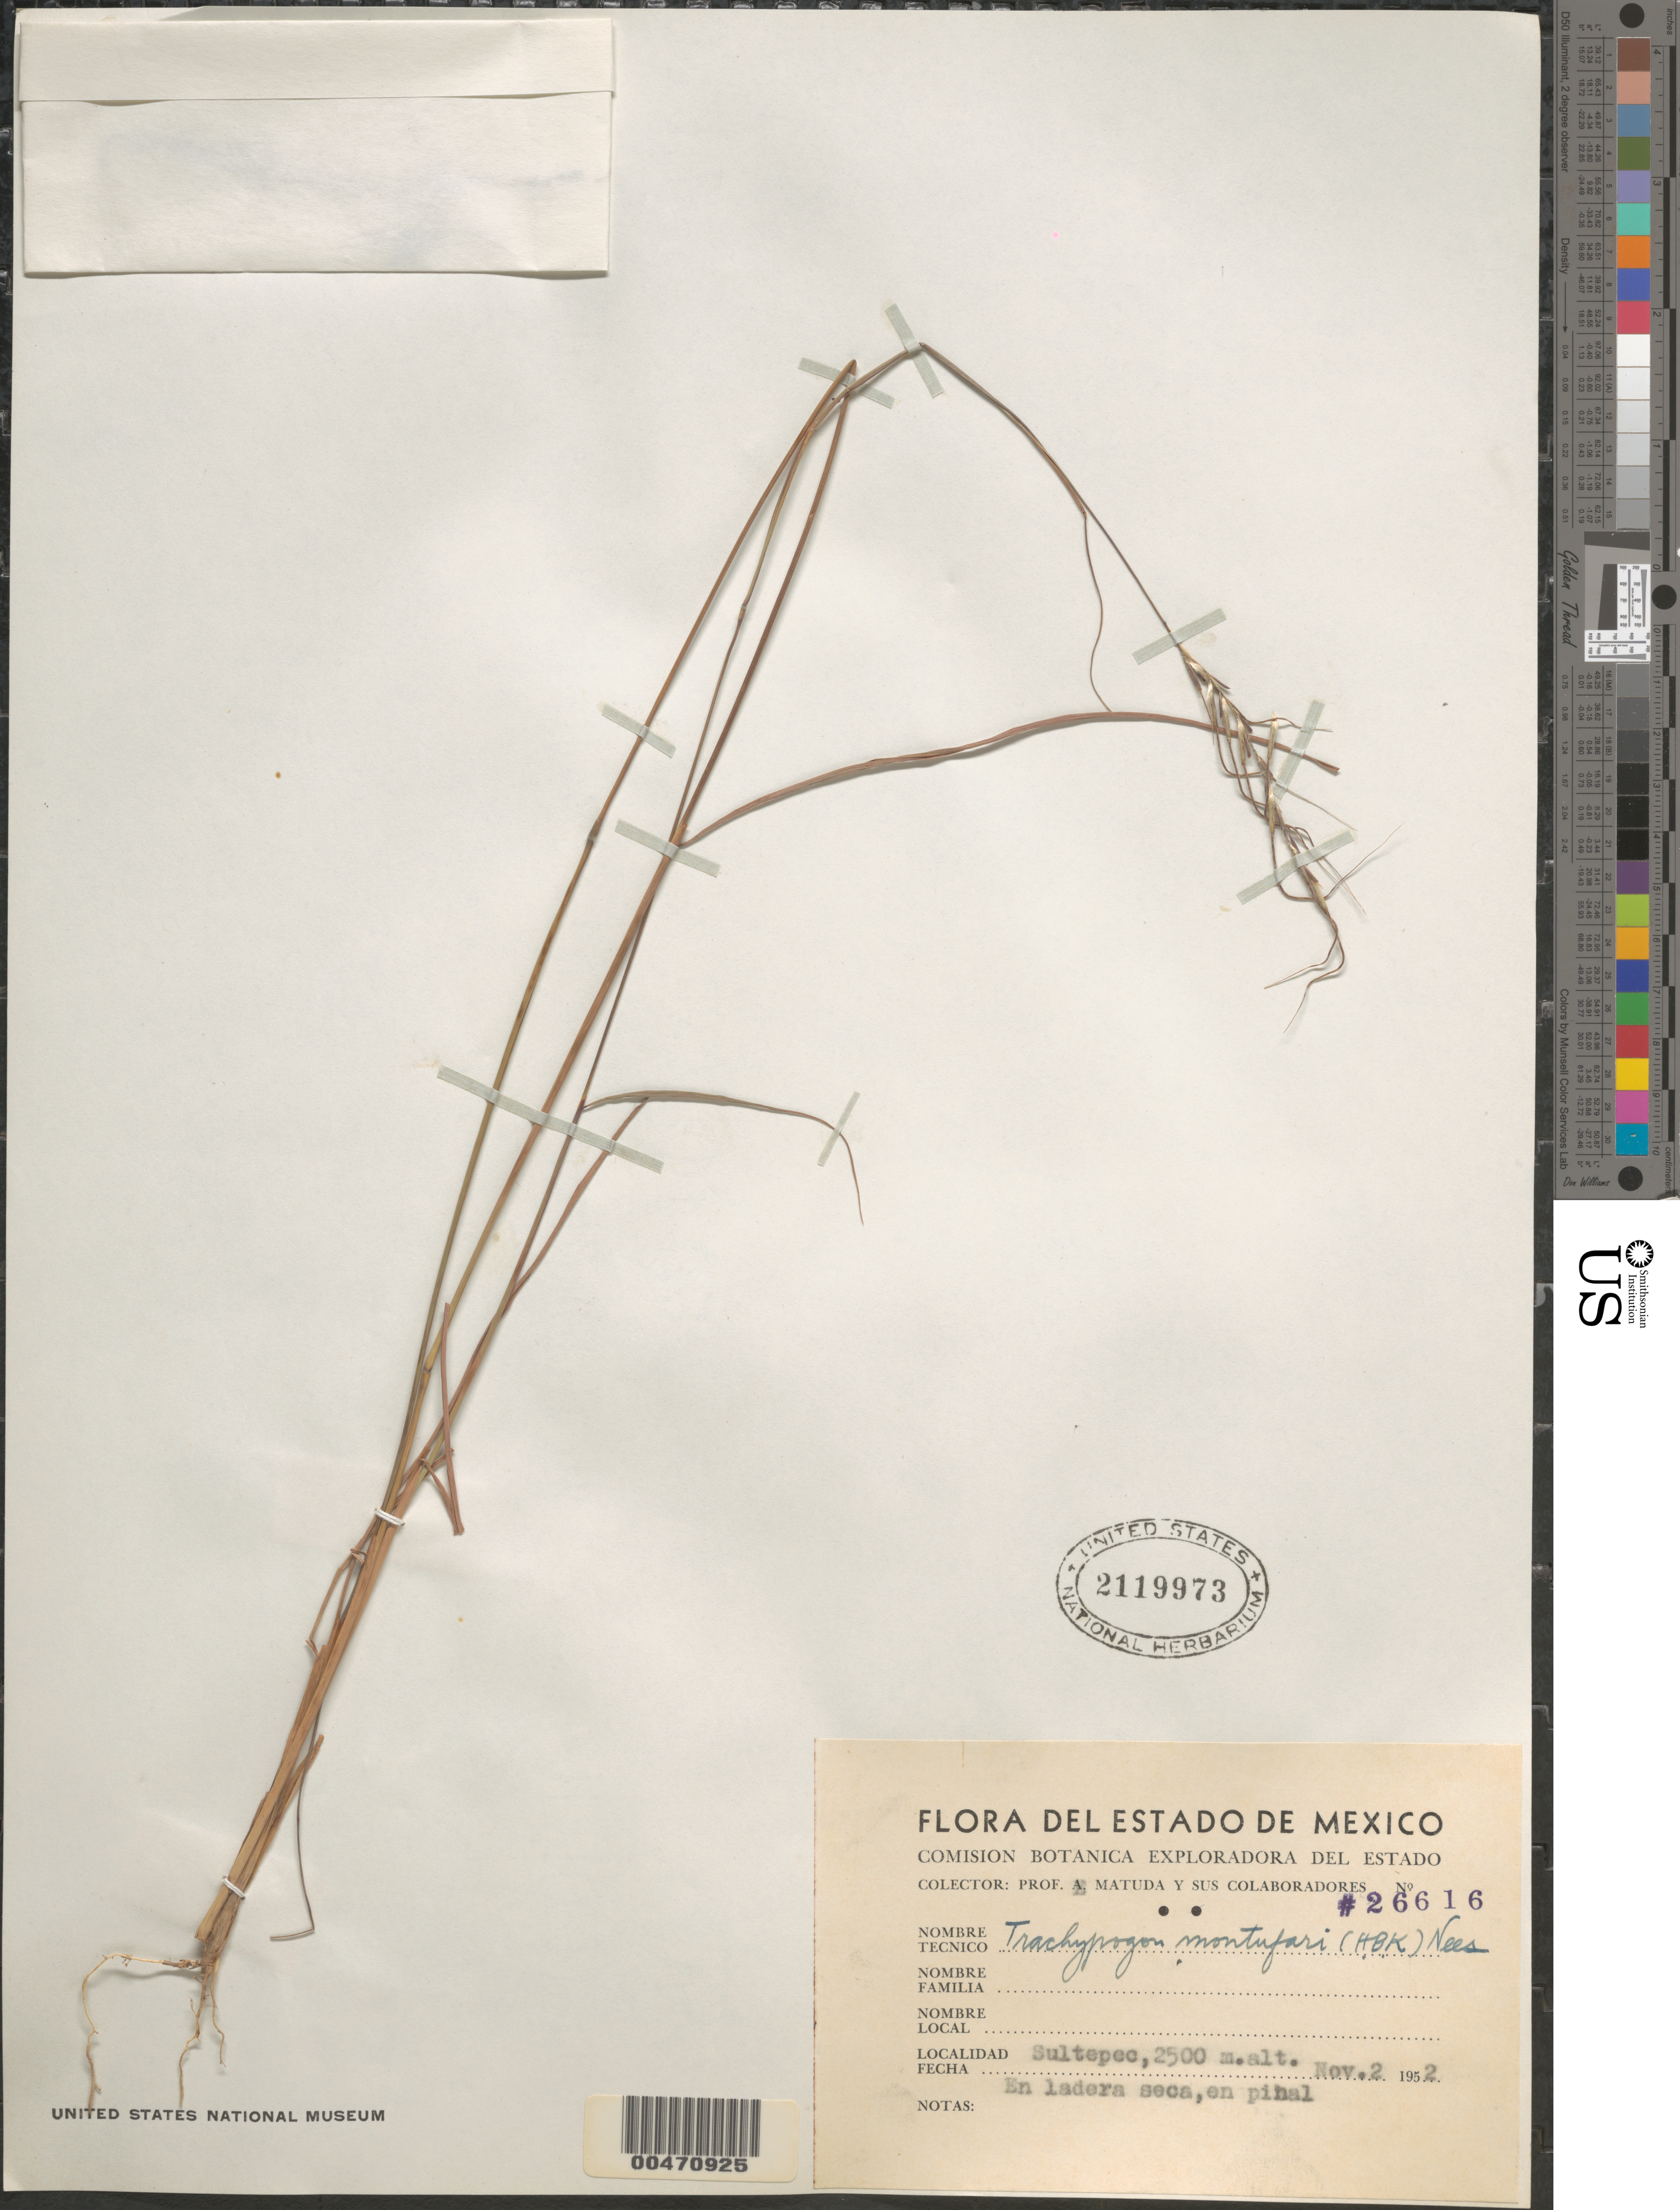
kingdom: Plantae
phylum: Tracheophyta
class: Liliopsida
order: Poales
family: Poaceae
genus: Trachypogon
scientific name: Trachypogon montufari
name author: (Kunth) Nees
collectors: E. Matuda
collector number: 26616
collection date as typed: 2 Nov 1952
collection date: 1952-11-02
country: Mexico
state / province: México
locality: Sultepec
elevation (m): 2500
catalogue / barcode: US 2119973